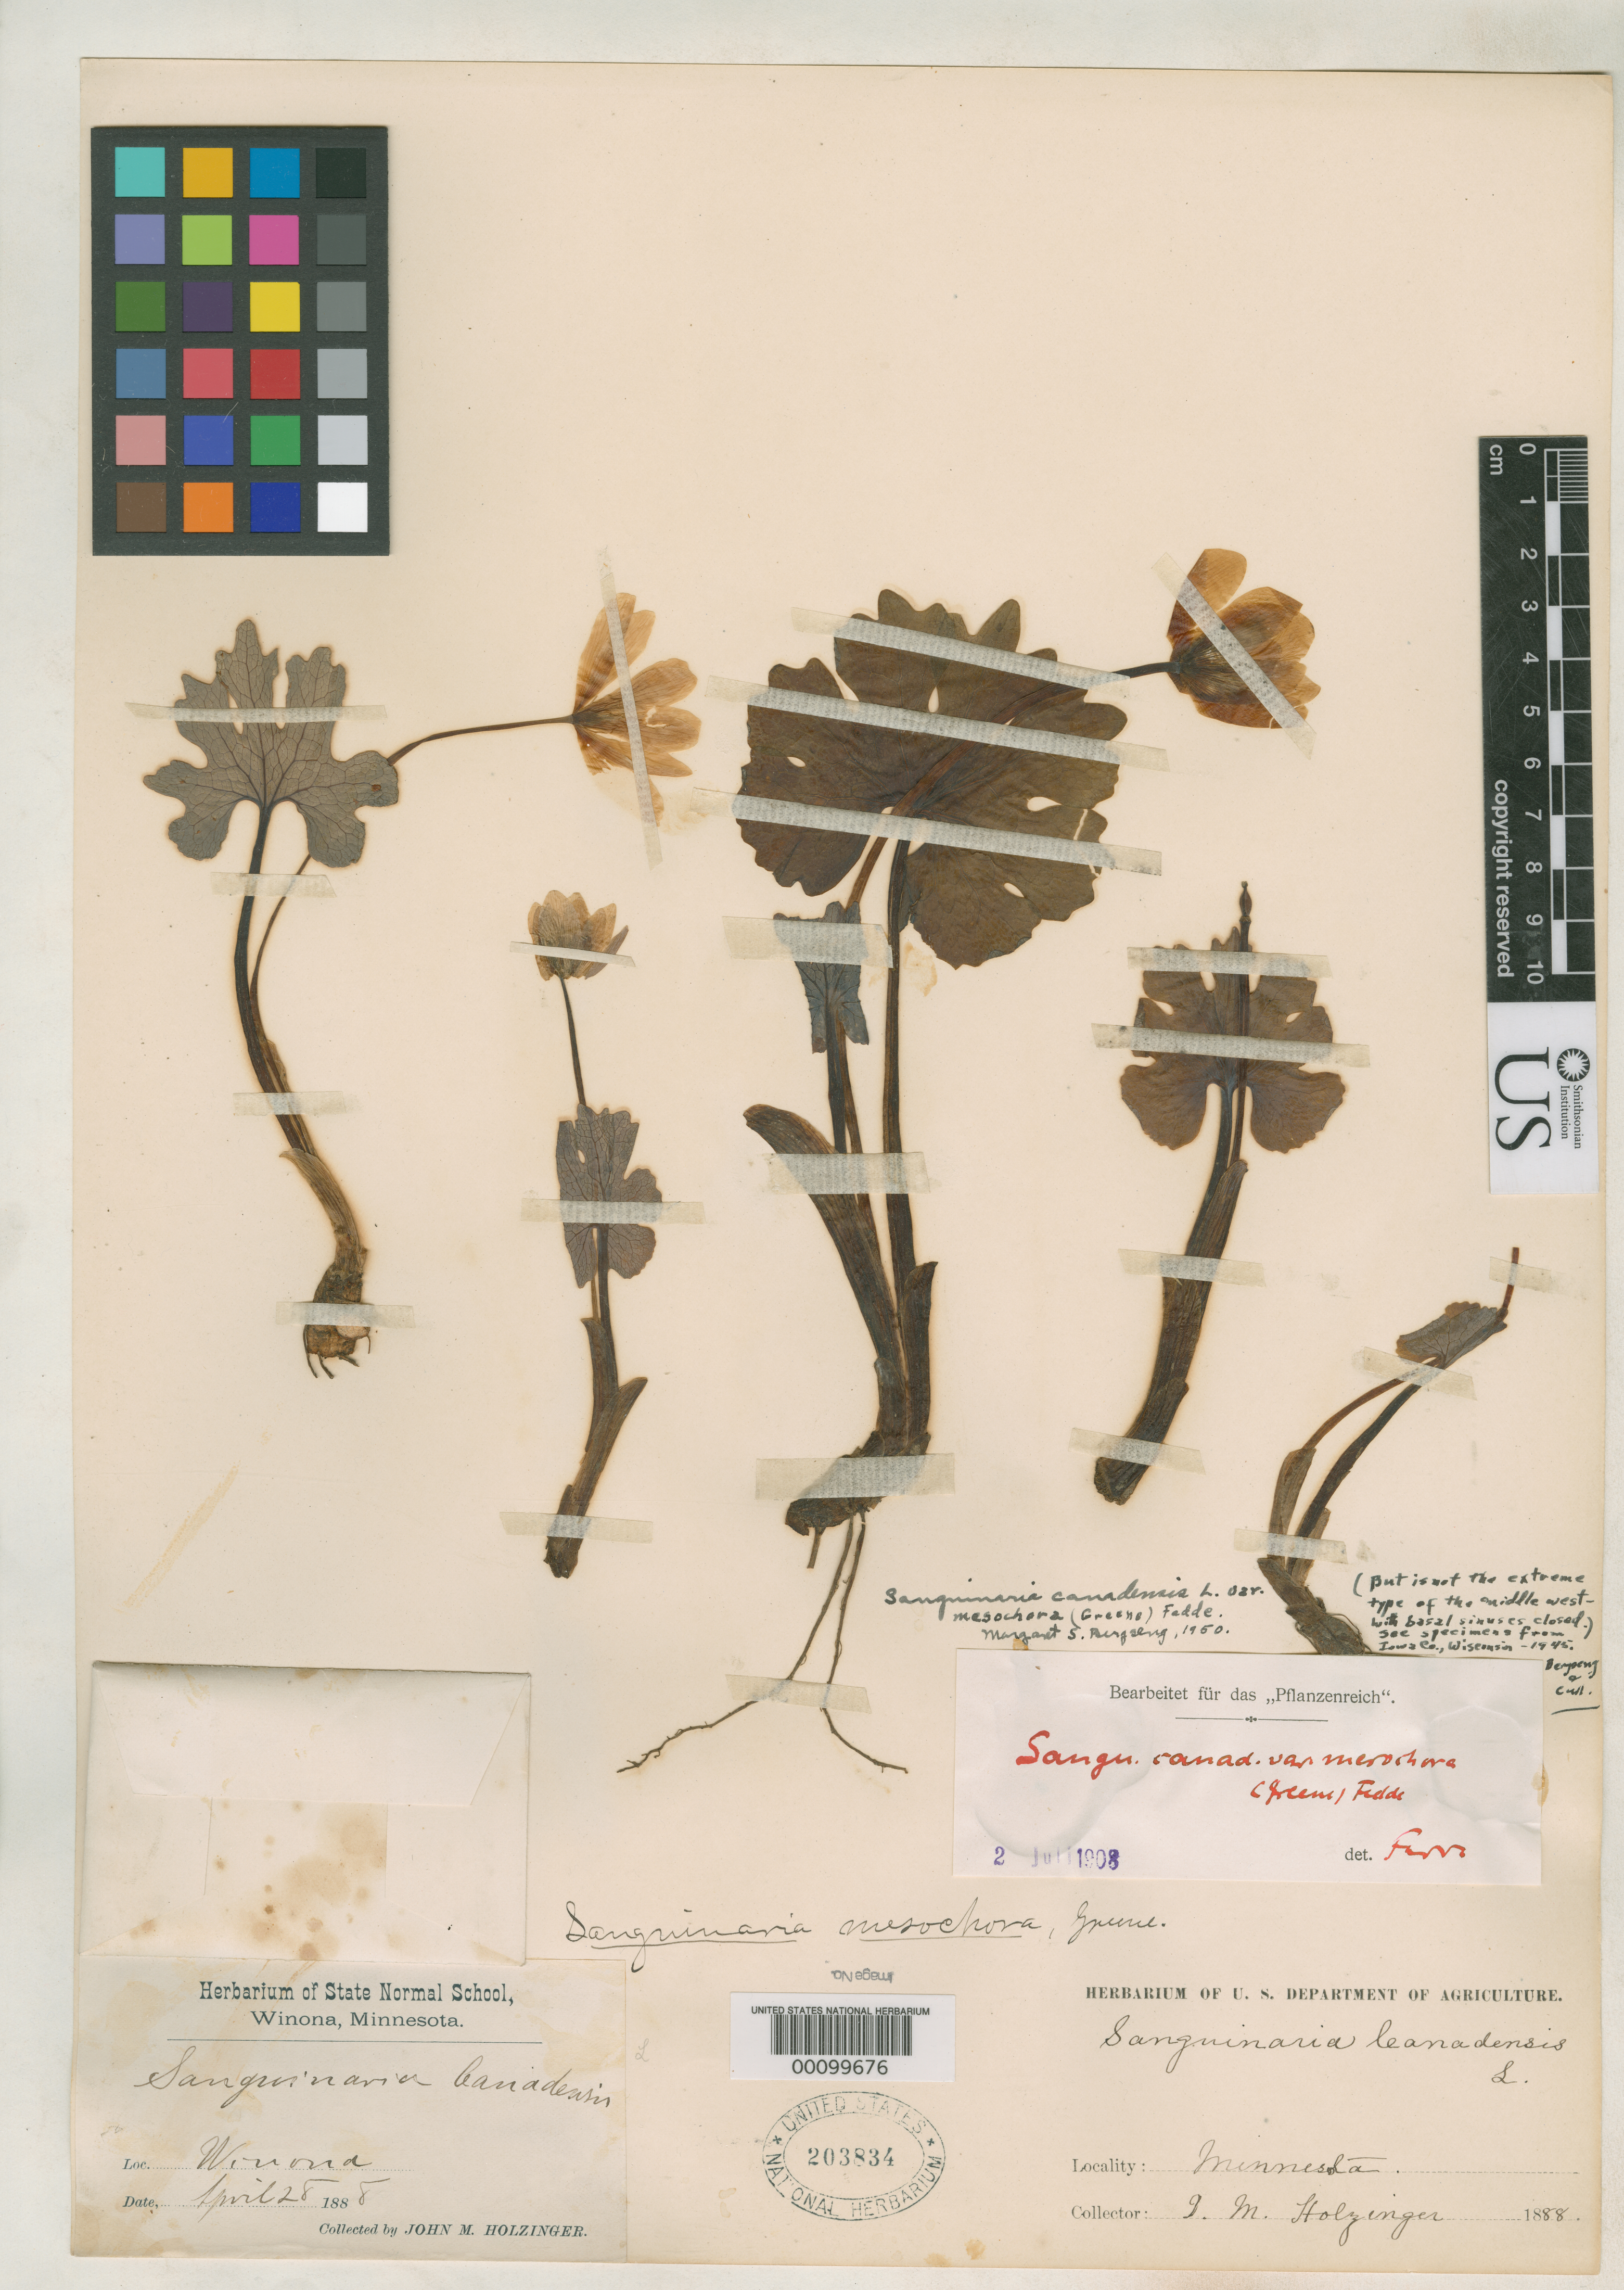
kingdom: Plantae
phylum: Tracheophyta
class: Magnoliopsida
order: Ranunculales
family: Papaveraceae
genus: Sanguinaria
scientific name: Sanguinaria mesochora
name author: Greene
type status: Type Collection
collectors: J. M. Holzinger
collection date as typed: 28 Apr 1888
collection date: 1888-04-28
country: United States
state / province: Minnesota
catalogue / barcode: US 203834